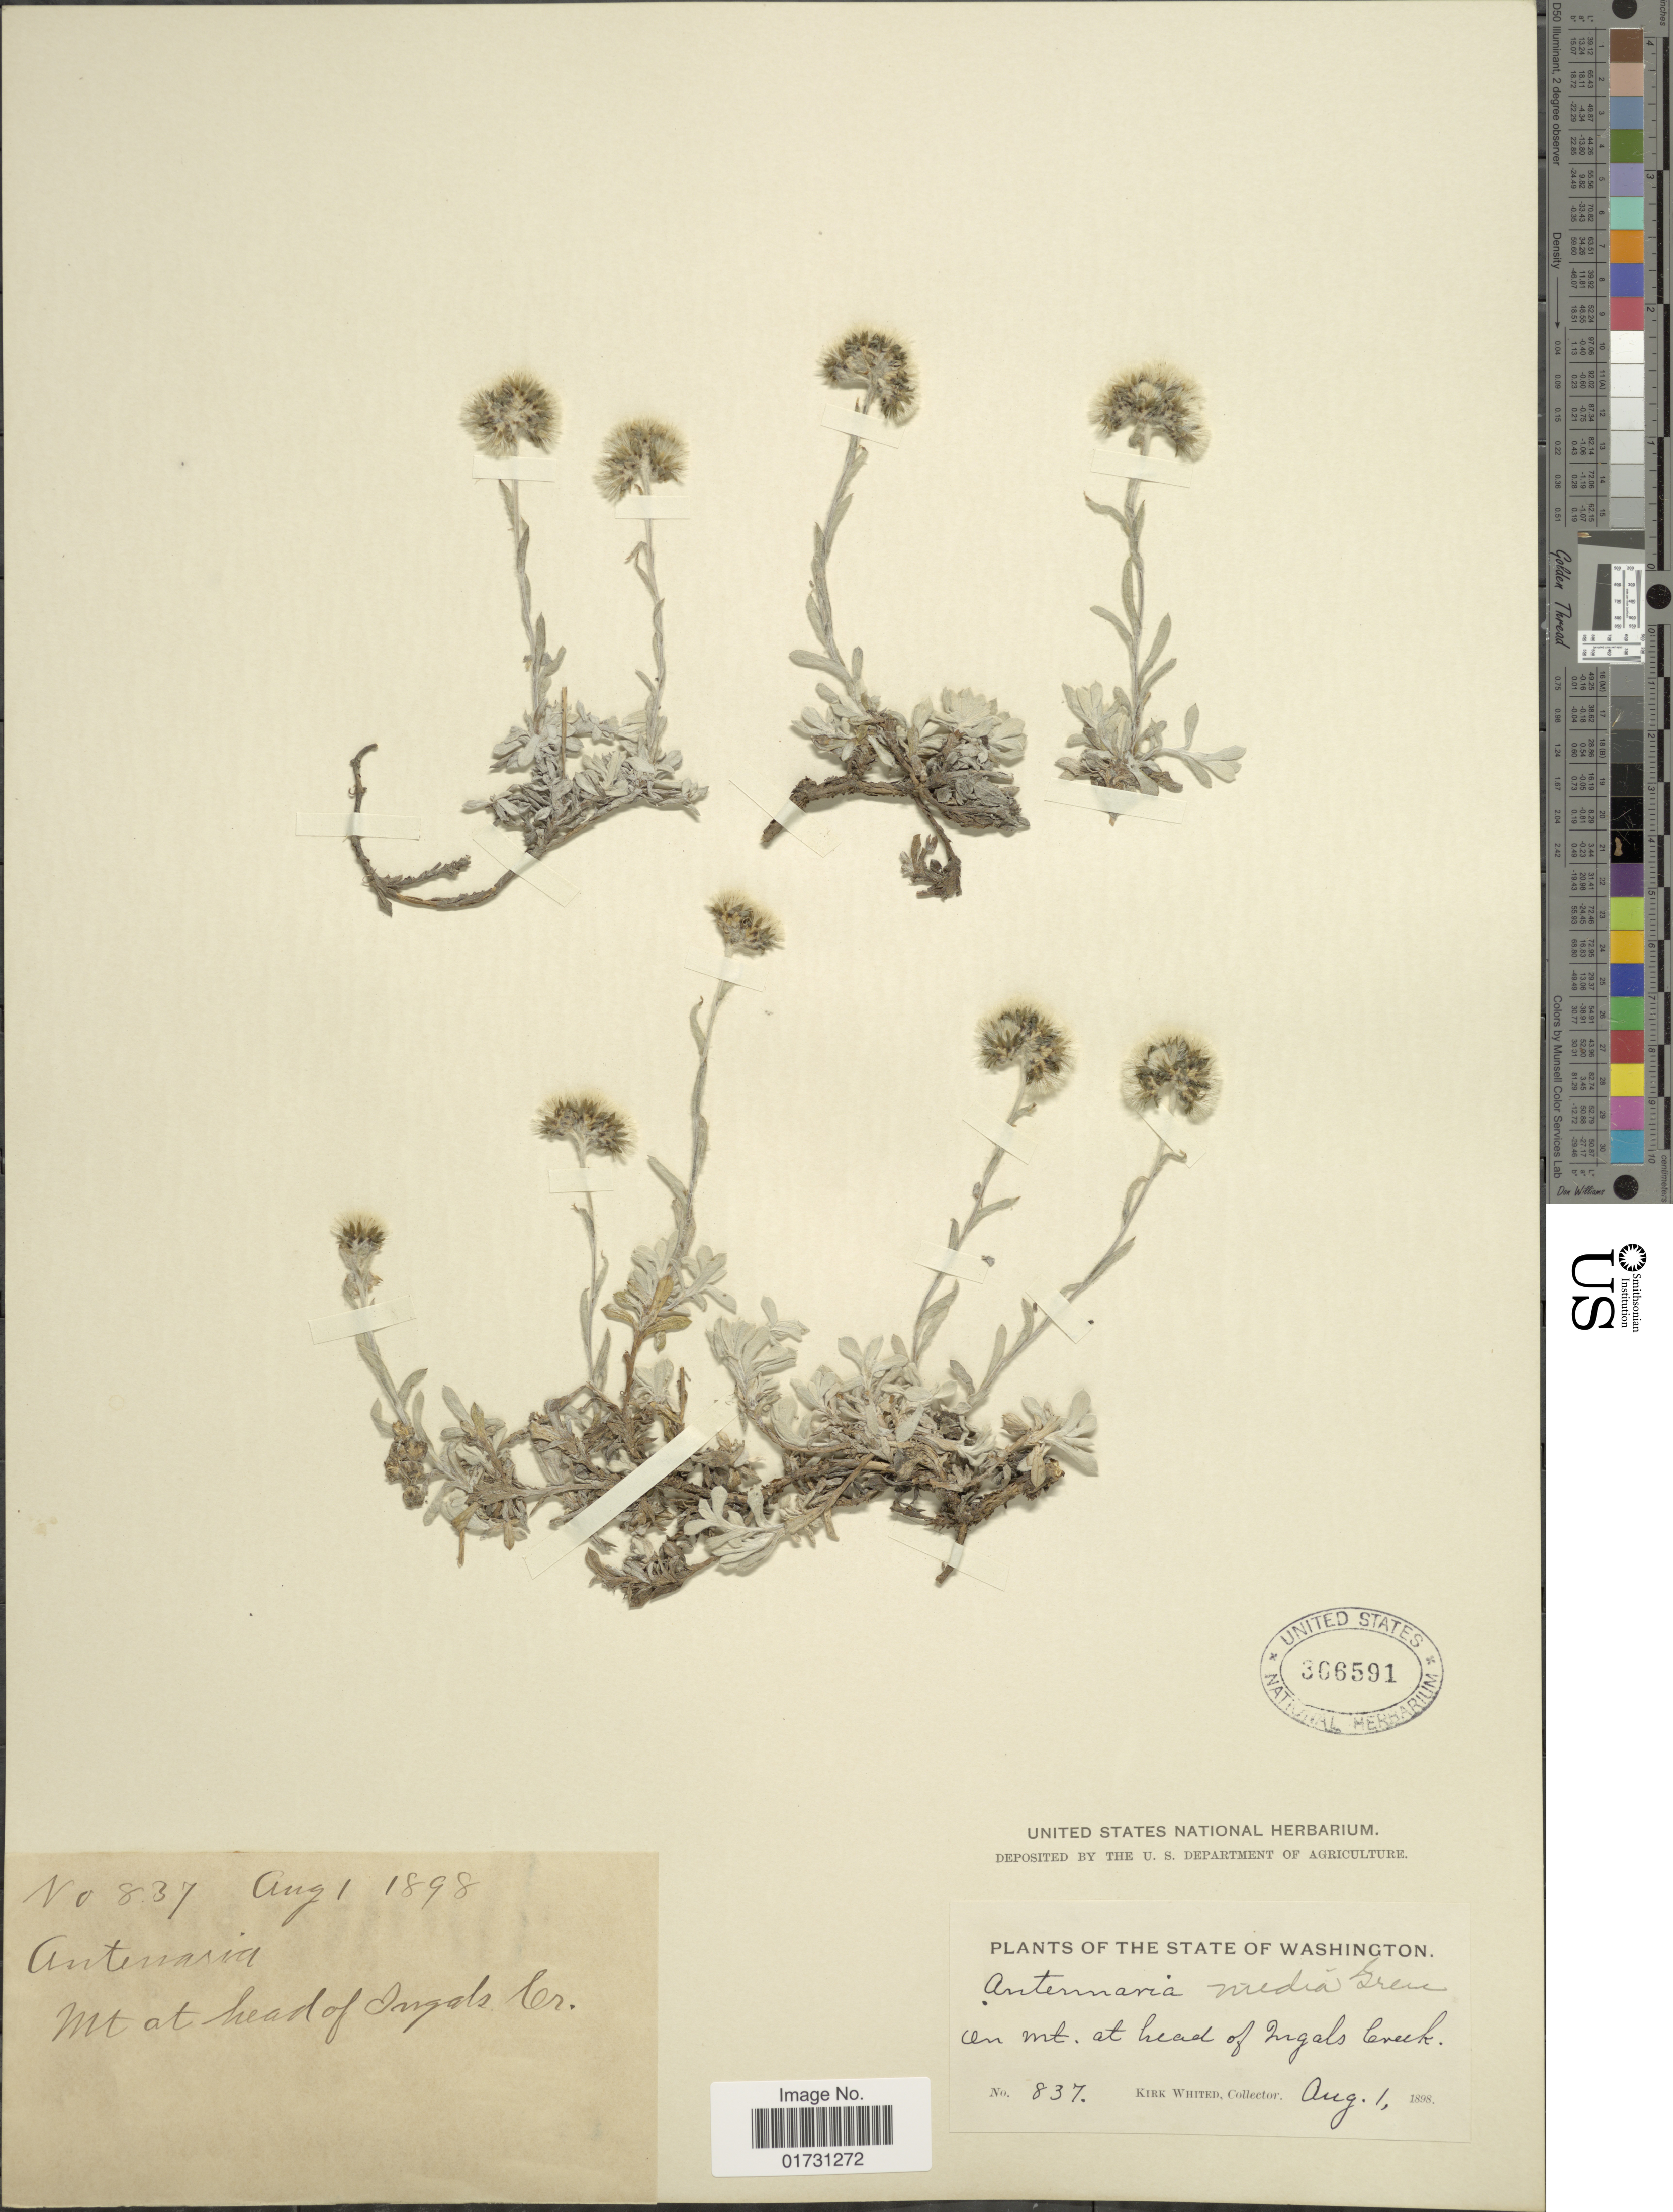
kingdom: Plantae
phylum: Tracheophyta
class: Magnoliopsida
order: Asterales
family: Asteraceae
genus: Antennaria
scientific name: Antennaria media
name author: Greene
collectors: K. Whited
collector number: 837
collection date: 1898-08-01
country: United States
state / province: Washington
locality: The State of Washington, on mt, at head of Ingals Creek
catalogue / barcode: US 366591